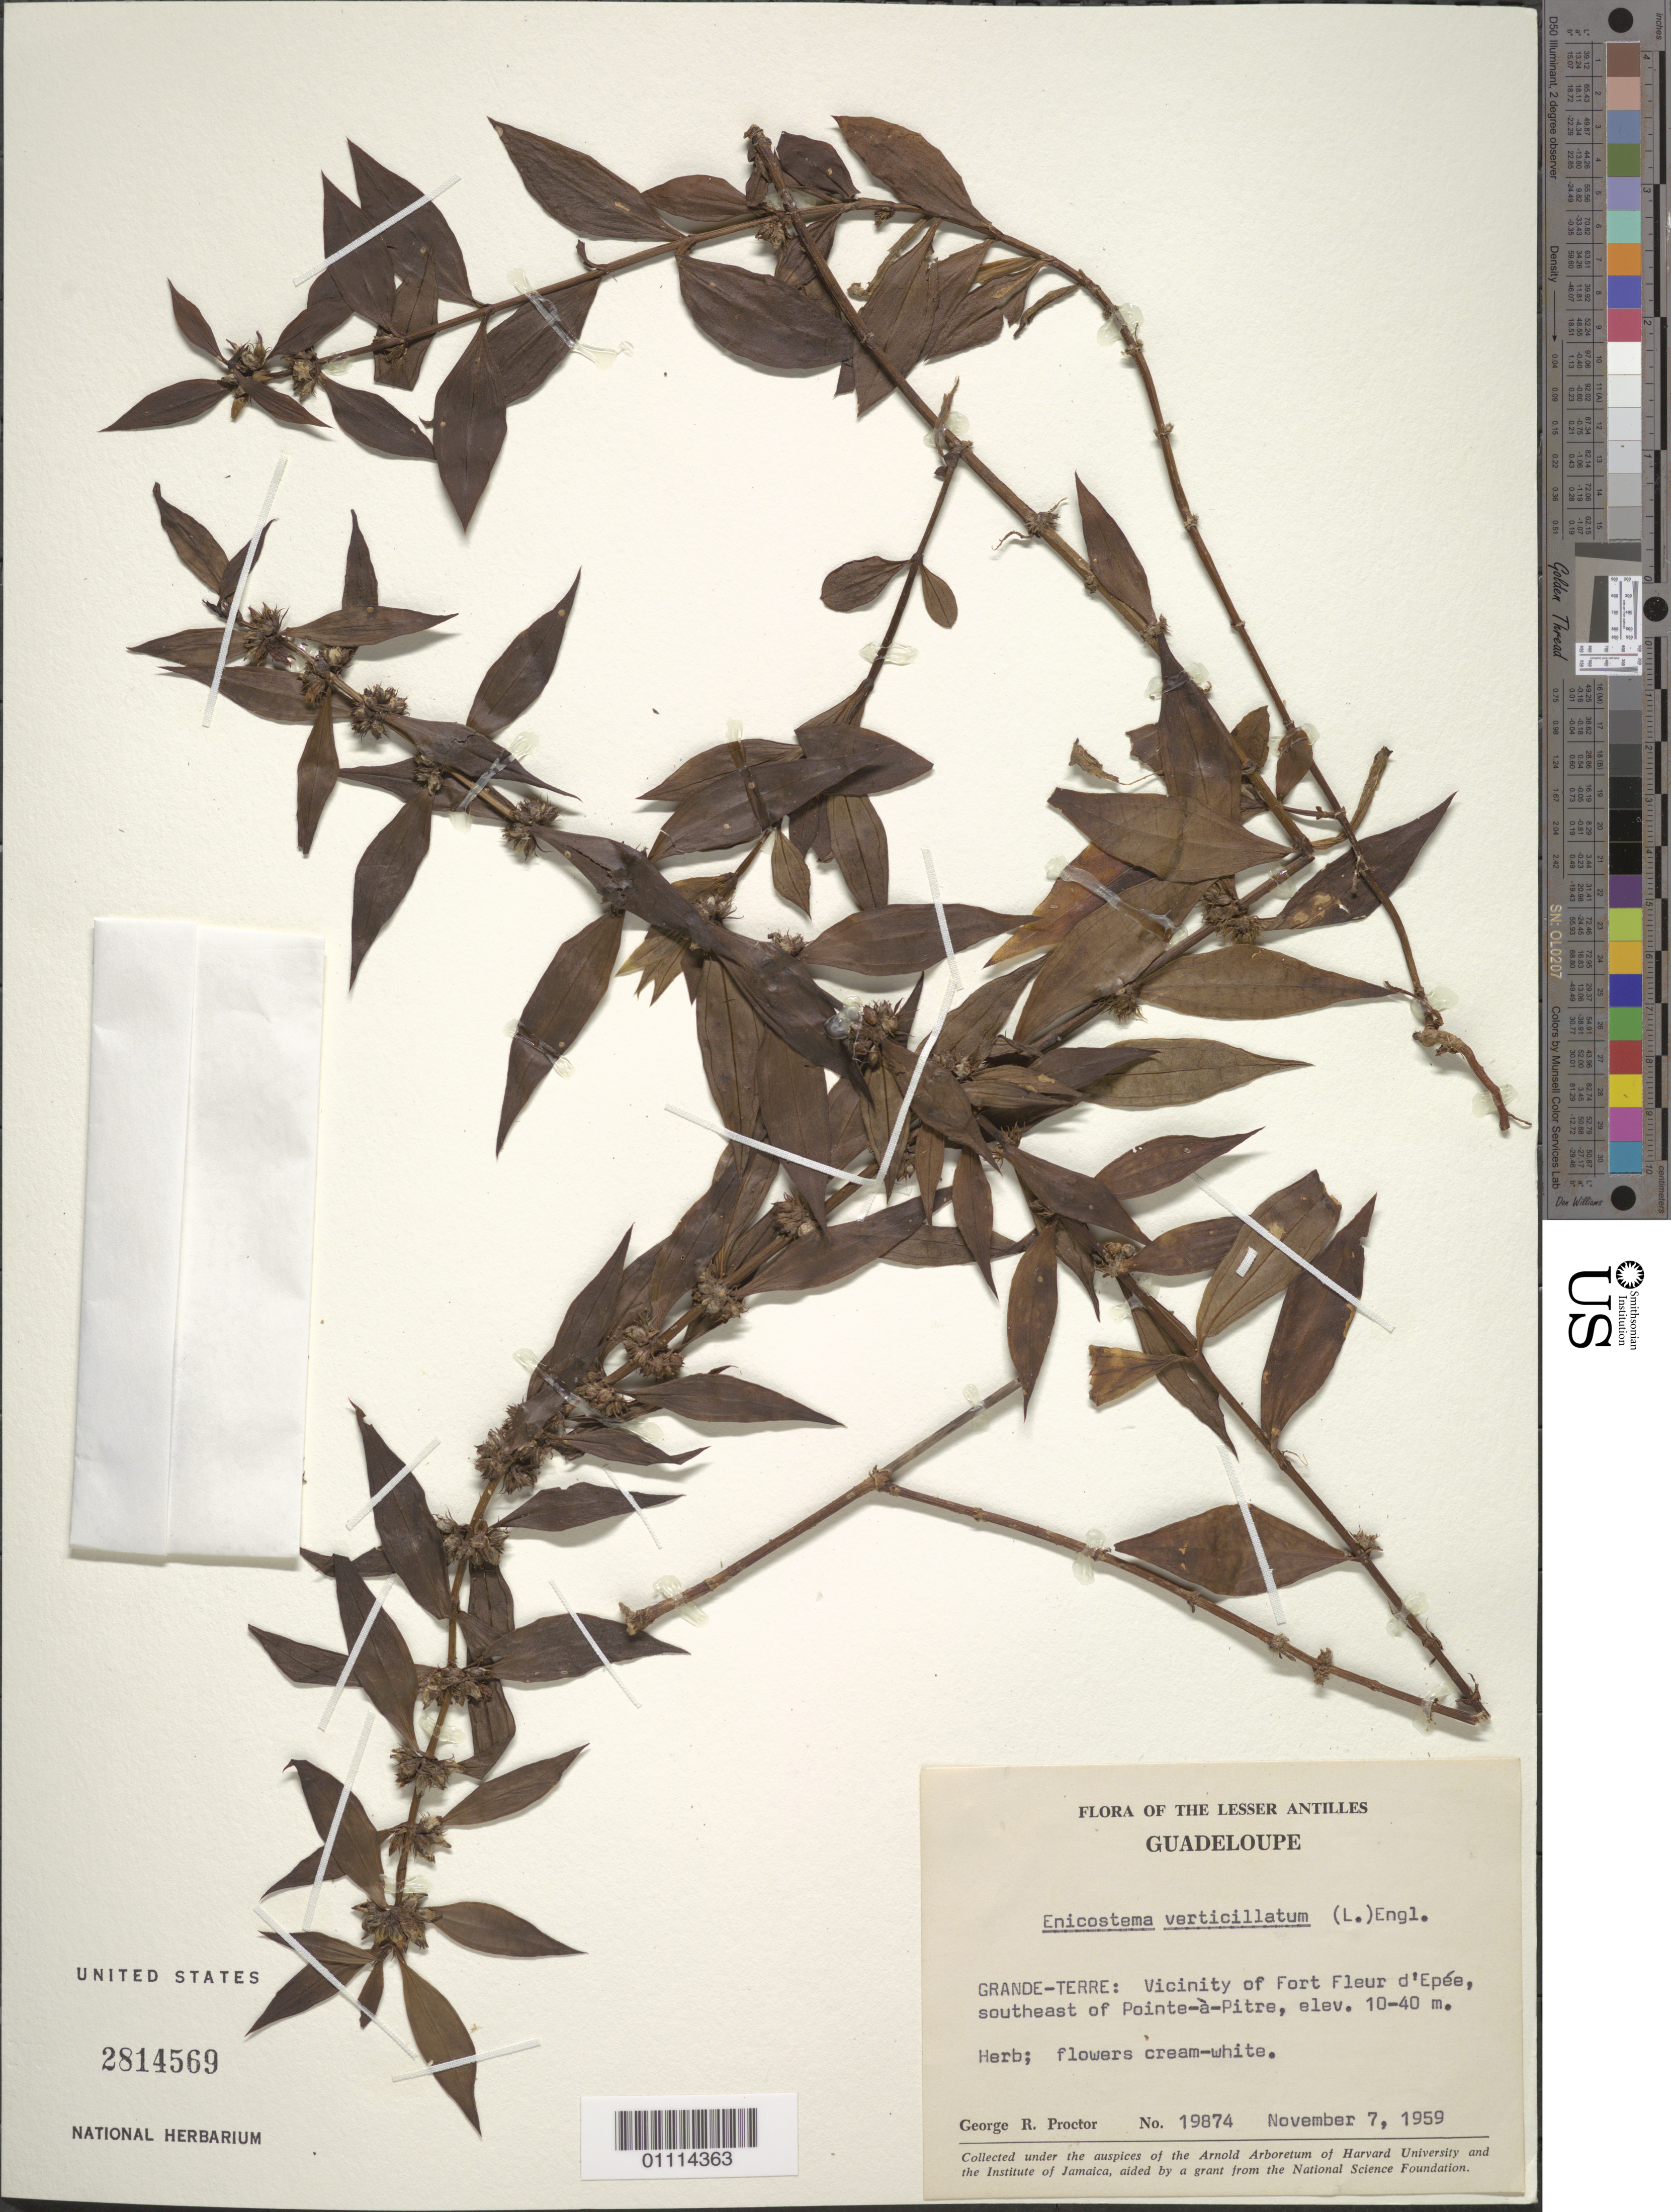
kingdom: Plantae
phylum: Tracheophyta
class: Magnoliopsida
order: Gentianales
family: Gentianaceae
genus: Enicostema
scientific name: Enicostema verticillatum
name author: (L.) Engl.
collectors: G. R. Proctor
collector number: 19874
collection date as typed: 07 Nov 1959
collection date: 1959-11-07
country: Guadeloupe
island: Grande Terre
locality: Vicinity of Fort Fleur d'Epee, SE of Pointe-a-Pitre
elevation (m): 10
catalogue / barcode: US 2814569